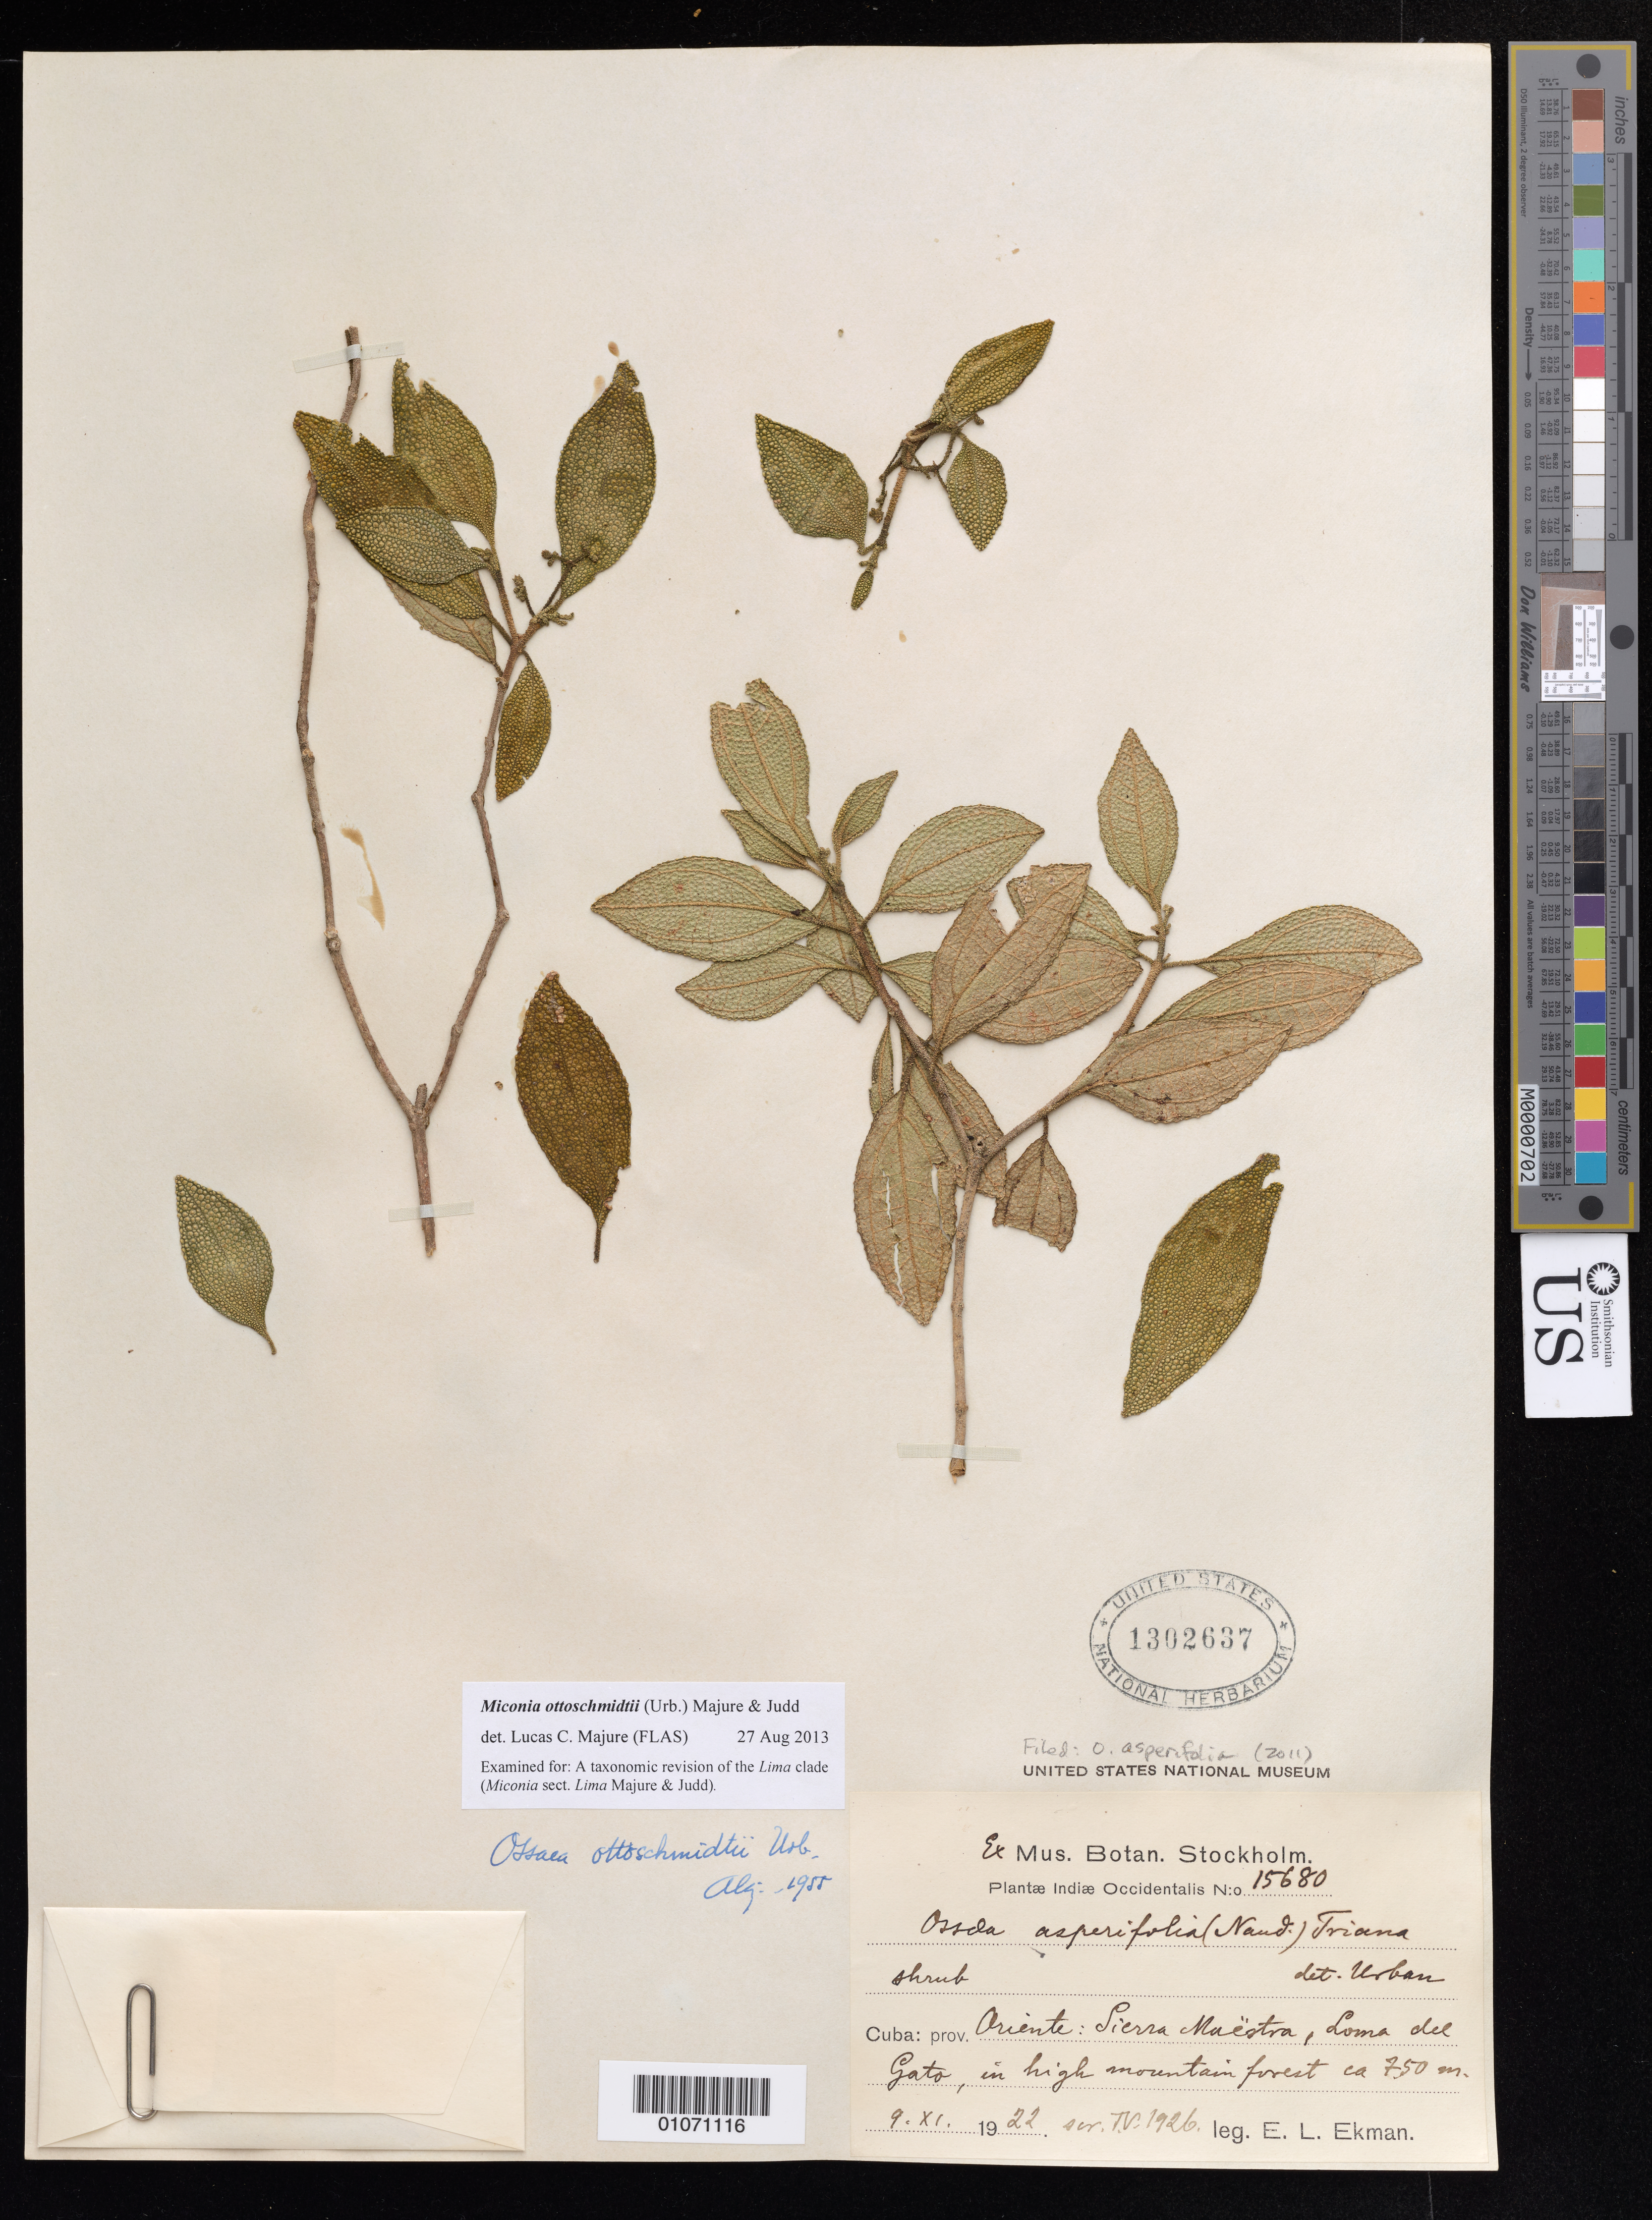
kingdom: Plantae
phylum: Tracheophyta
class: Magnoliopsida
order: Myrtales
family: Melastomataceae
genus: Miconia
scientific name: Miconia ottoschmidtii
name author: (Urb.) Majure & Judd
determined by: Majure, Lucas C., (FLAS), University of Florida (UNITED STATES)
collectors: E. L. Ekman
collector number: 15680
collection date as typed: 09 Nov 1922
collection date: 1922-11-09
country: Cuba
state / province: Oriente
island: Cuba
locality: Sierra Maestra, Loma del Gato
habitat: High mountain forest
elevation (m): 750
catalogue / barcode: US 1302637